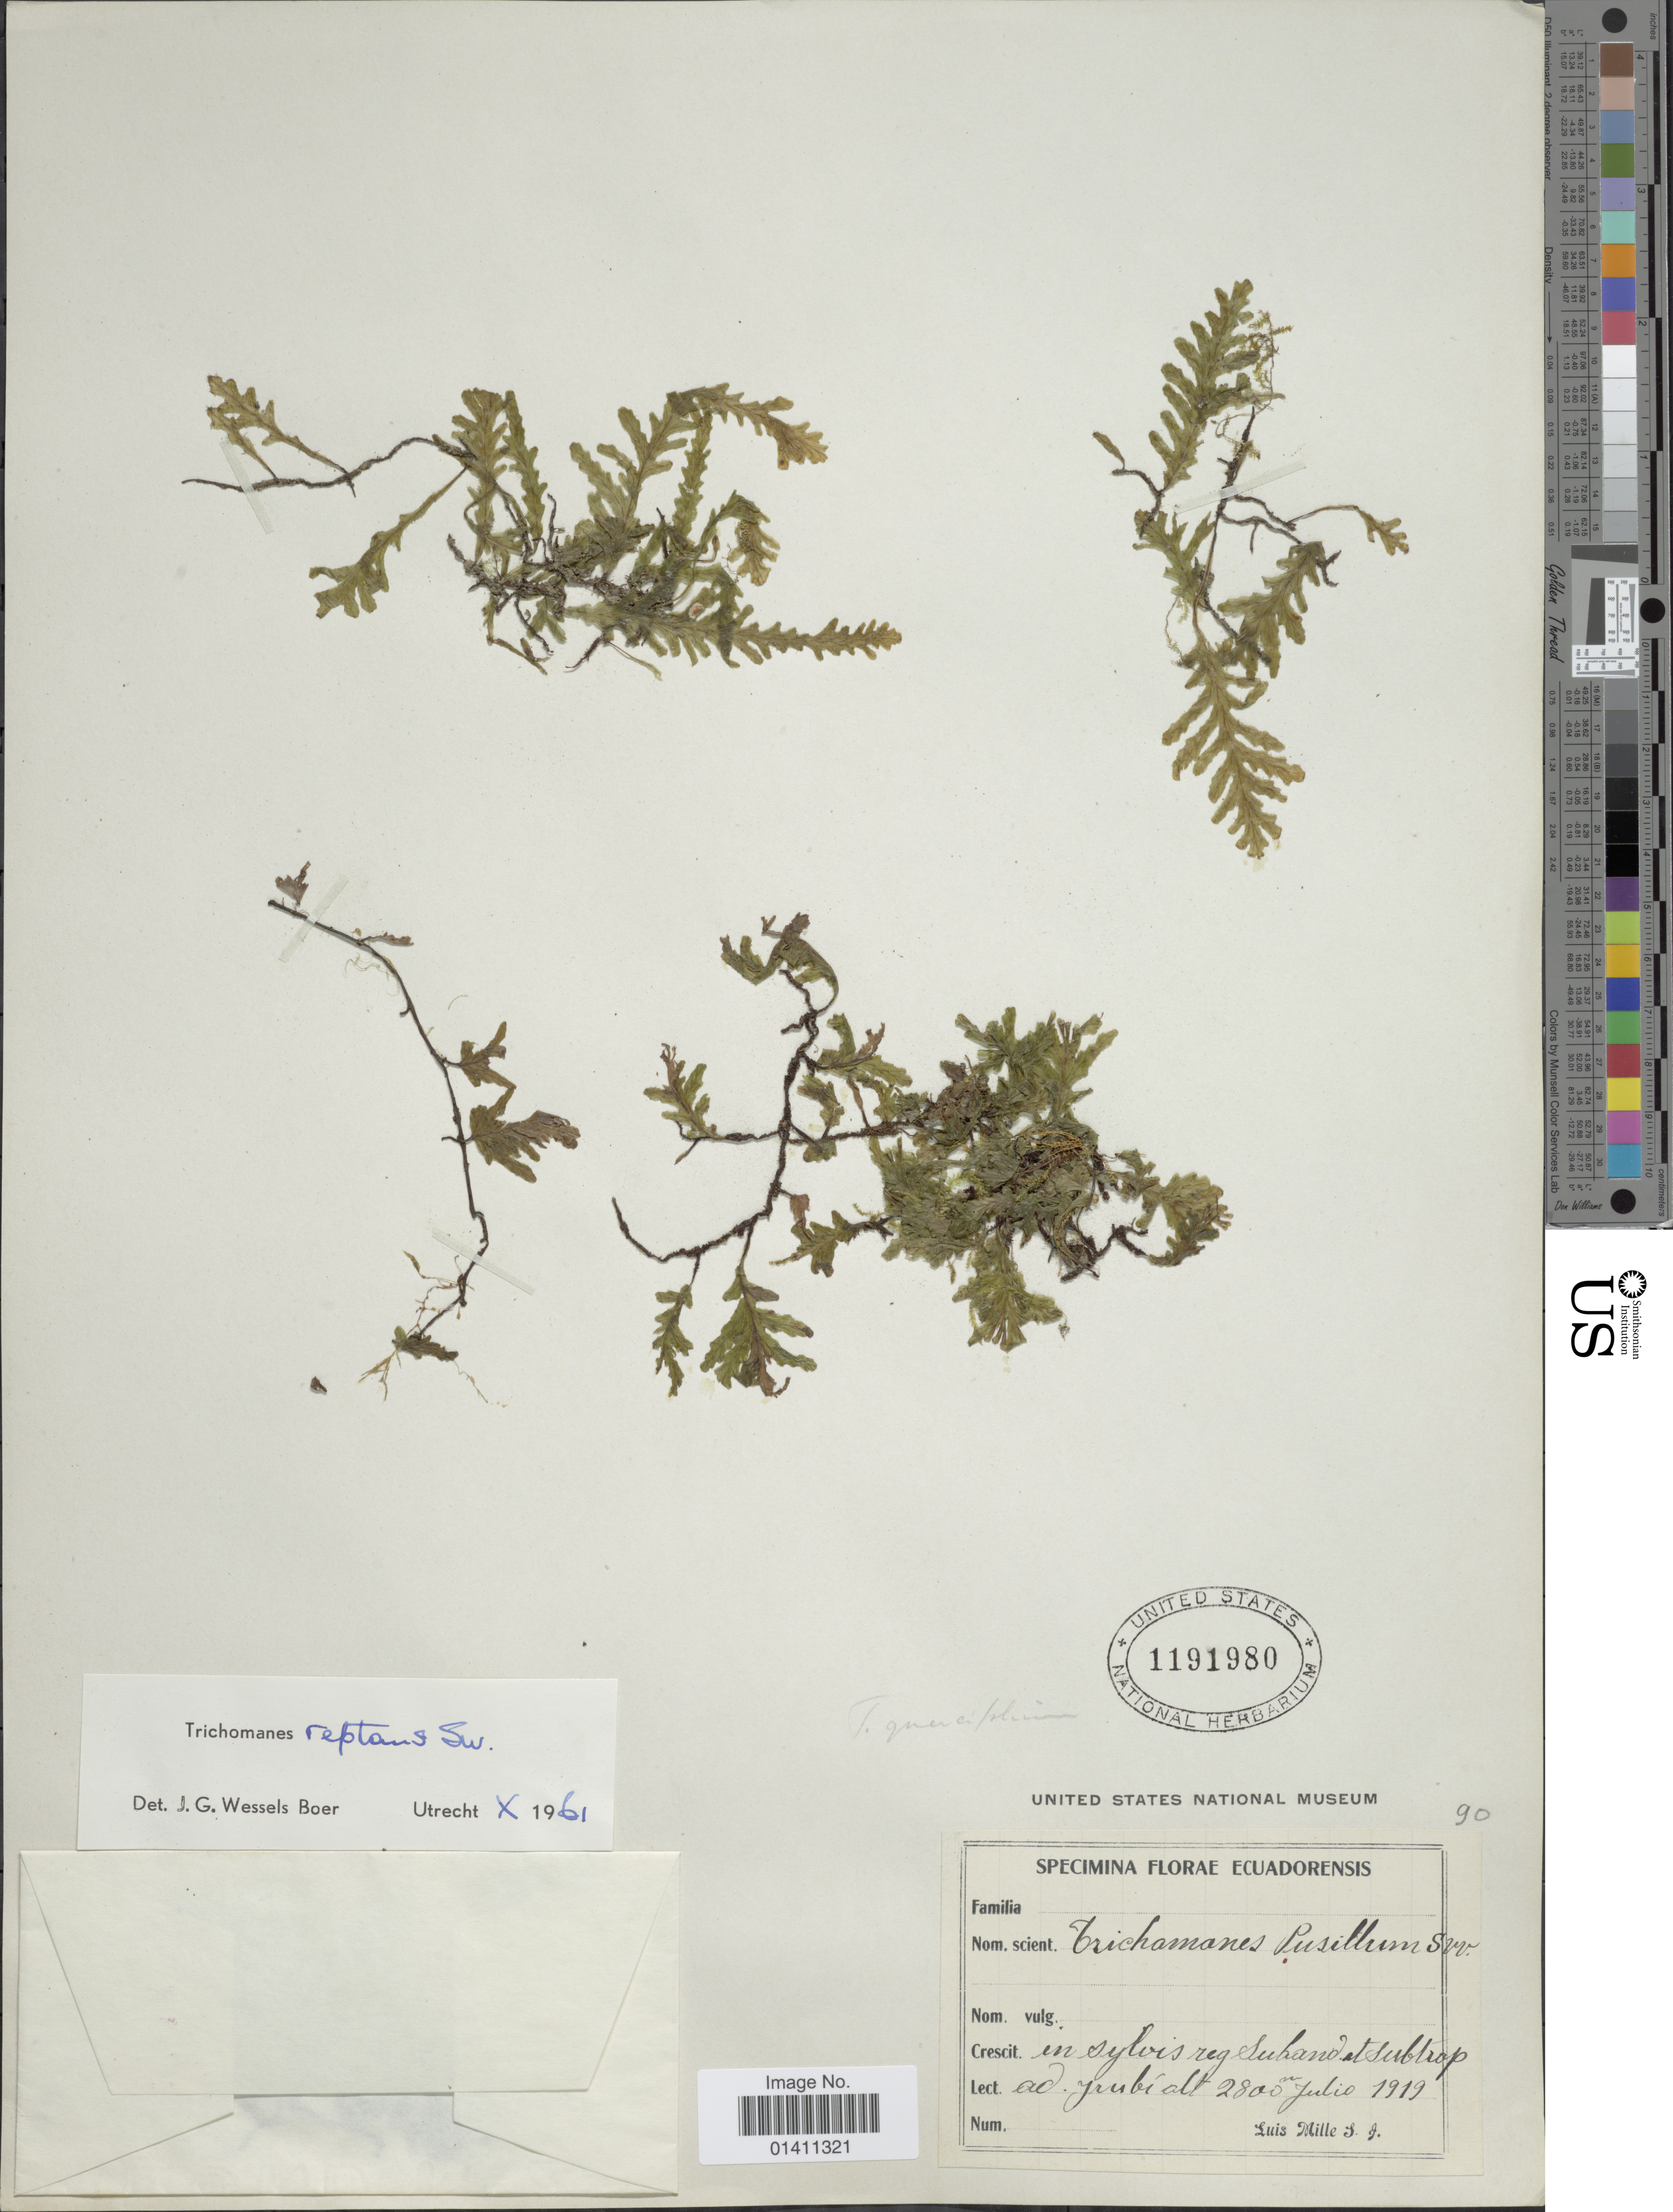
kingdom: Plantae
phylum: Tracheophyta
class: Polypodiopsida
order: Hymenophyllales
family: Hymenophyllaceae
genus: Didymoglossum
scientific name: Didymoglossum reptans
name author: (Sw.) C. Presl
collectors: L. Mille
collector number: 90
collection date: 1919-07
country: Ecuador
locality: In sylois reg Suband et subtrop ad yrubi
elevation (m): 2800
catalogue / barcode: US 1191980